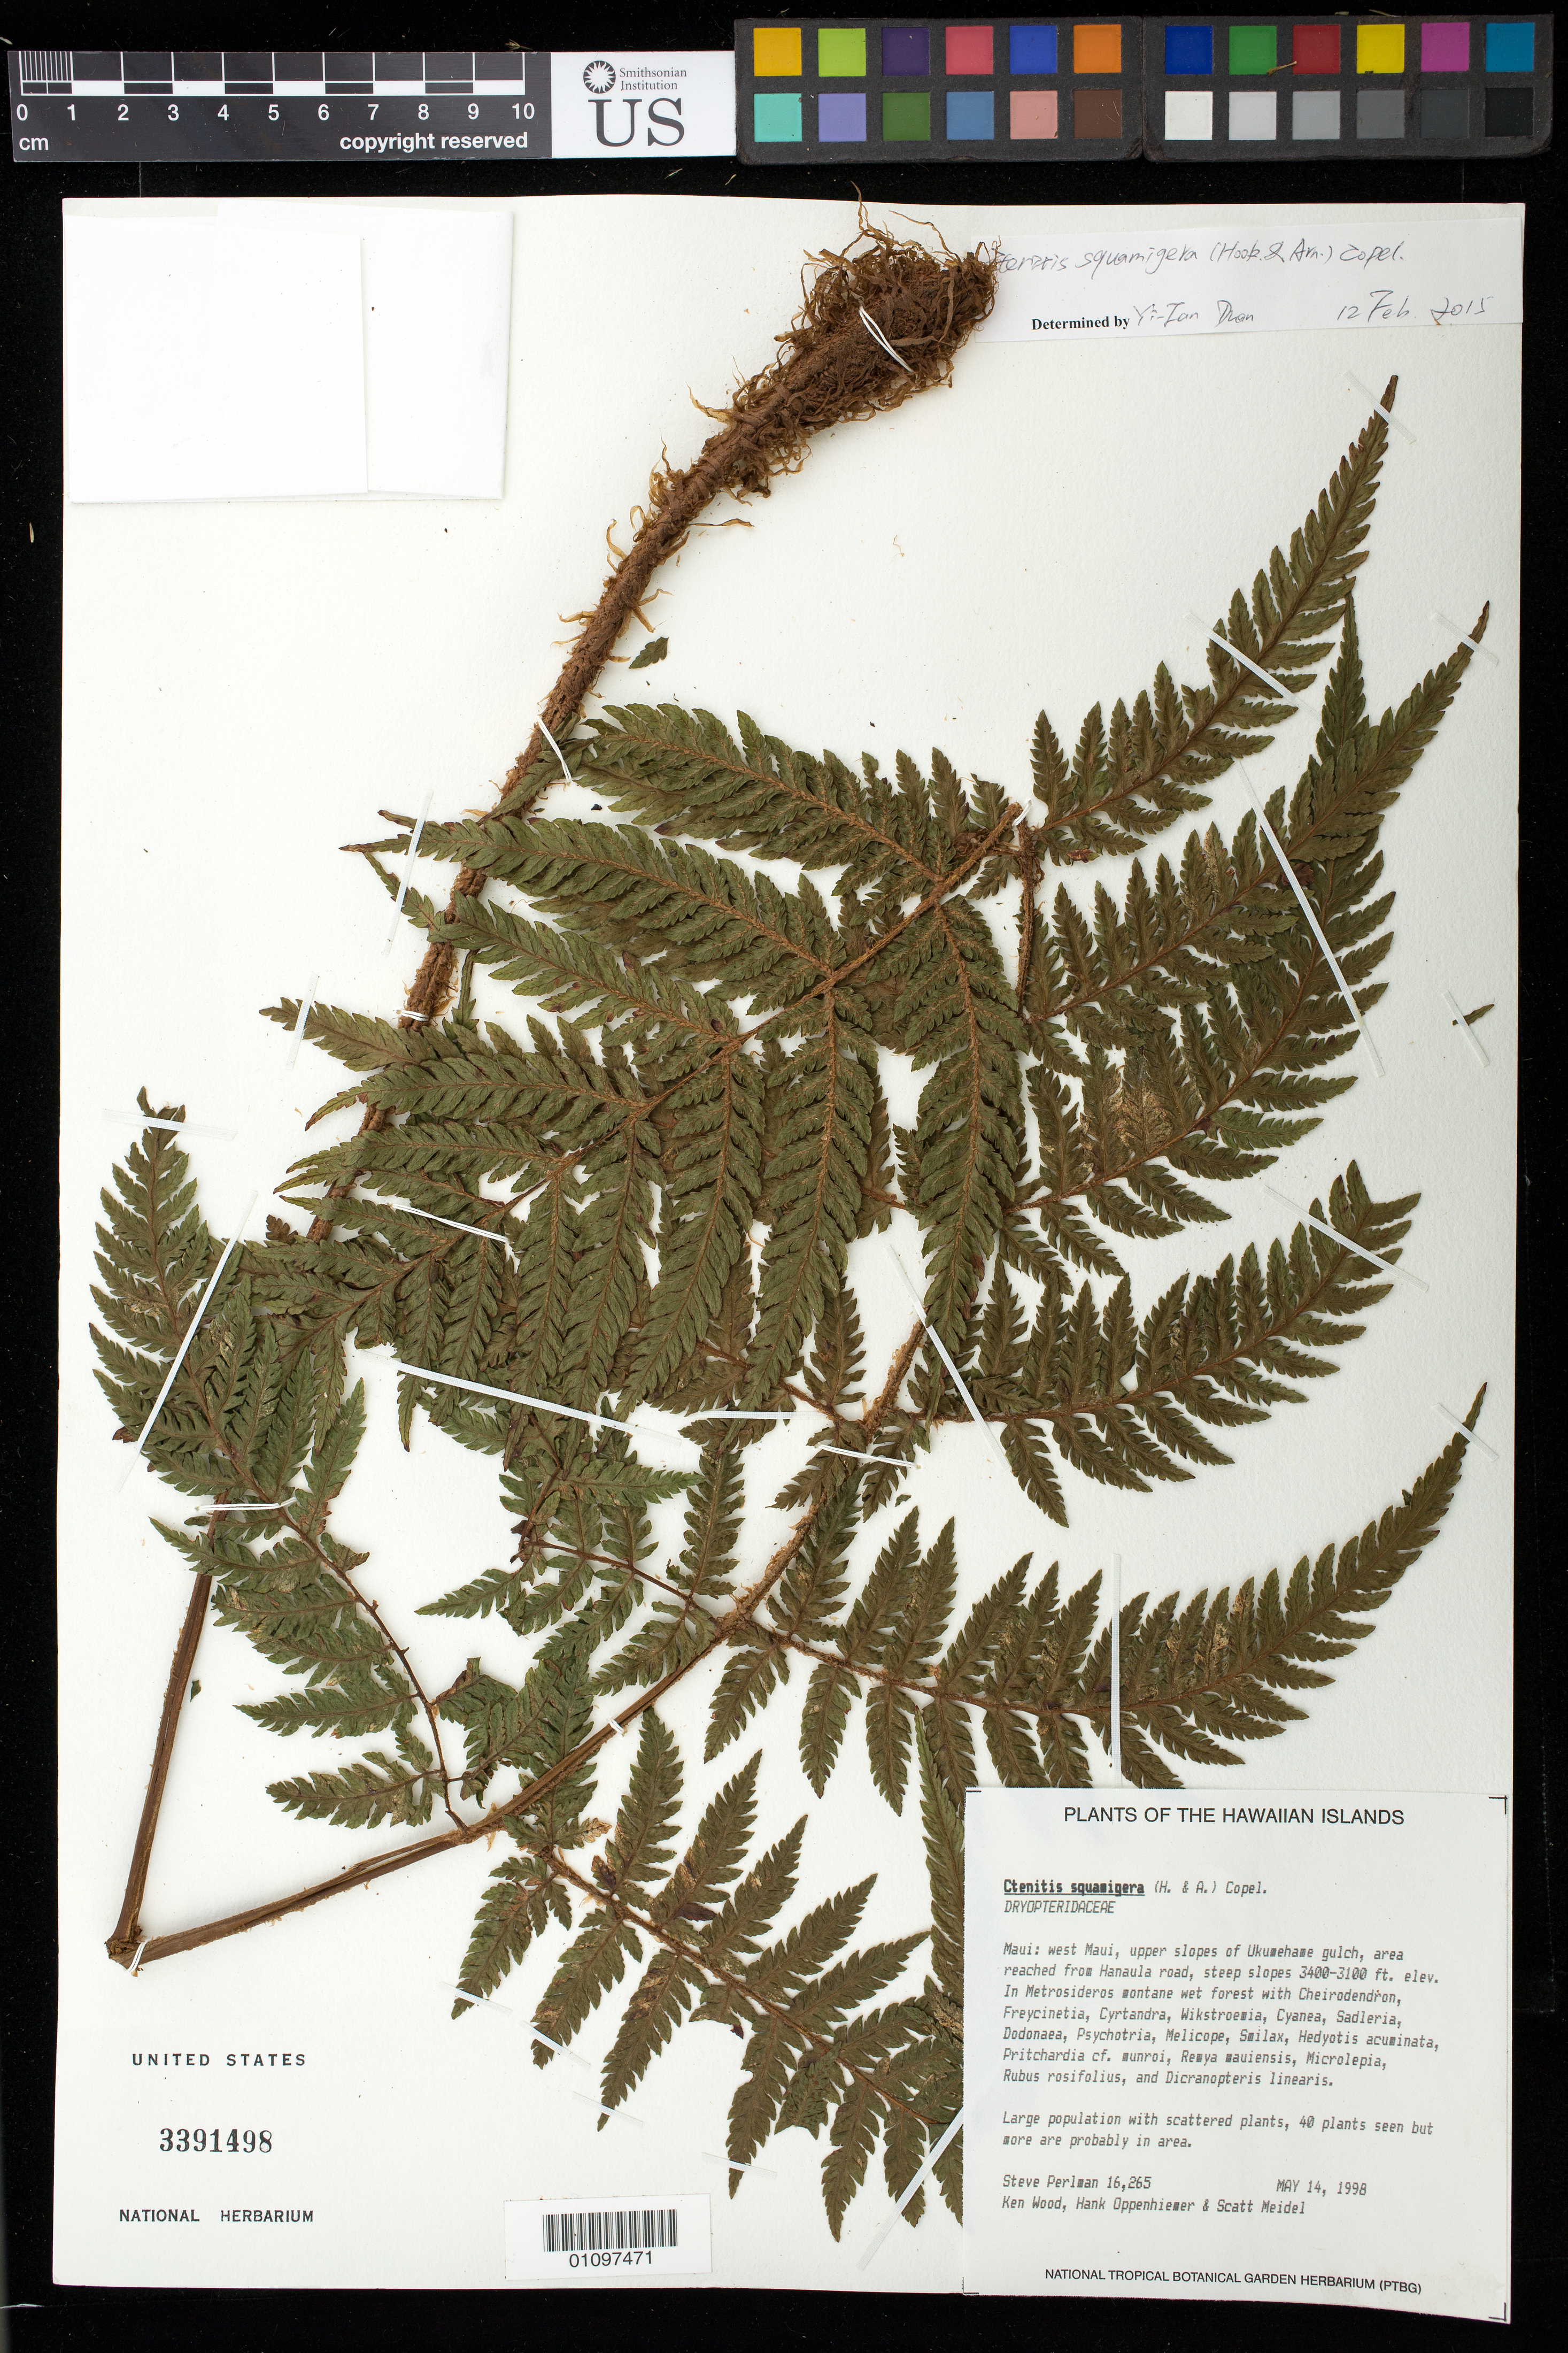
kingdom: Plantae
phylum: Tracheophyta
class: Polypodiopsida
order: Polypodiales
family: Dryopteridaceae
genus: Ctenitis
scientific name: Ctenitis squamigera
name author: (Hook. & Arn.) Copel.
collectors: S. P. Perlman, K. R. Wood, H. Oppenheimer & S. Meidell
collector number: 16265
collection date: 1998-05-14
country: United States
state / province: Hawaii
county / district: Maui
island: Maui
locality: West Maui, upper slopes of Ukumehame Gulch, area reached from Hanaula Road.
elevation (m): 945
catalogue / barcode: US 3391498